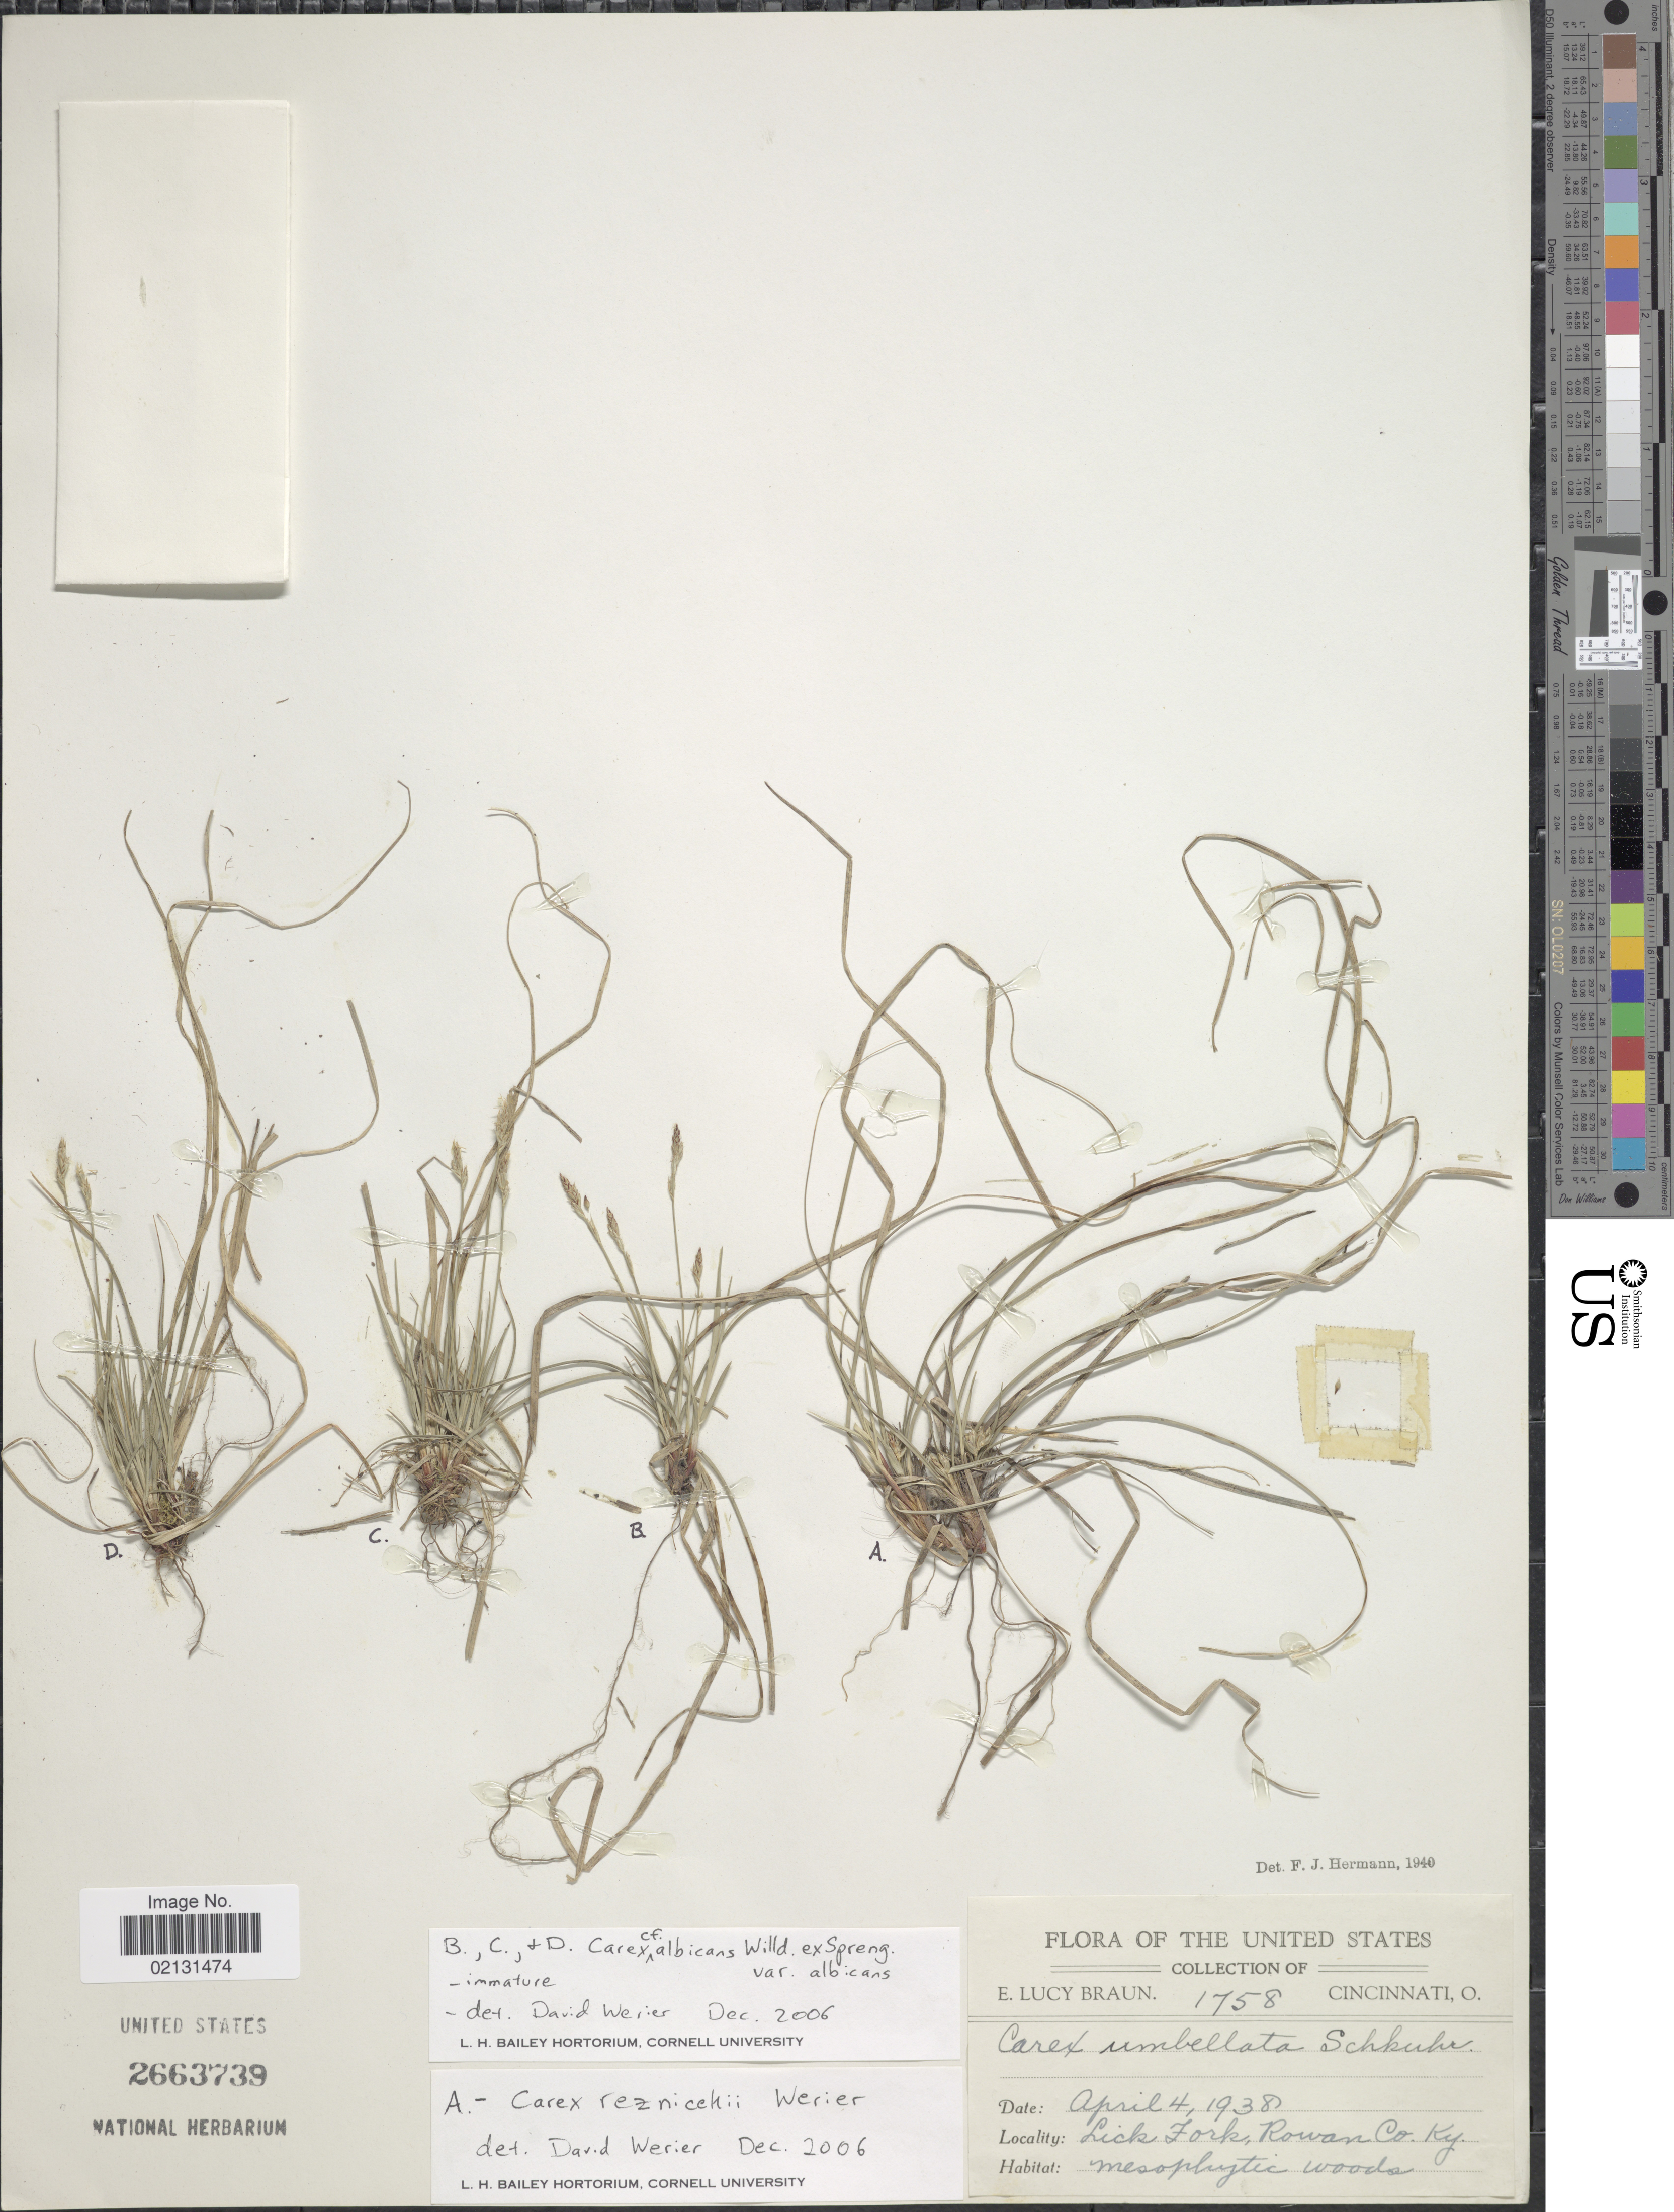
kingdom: Plantae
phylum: Tracheophyta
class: Liliopsida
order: Poales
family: Cyperaceae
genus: Carex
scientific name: Carex reznicekii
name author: Werier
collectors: E. L. Braun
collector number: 1758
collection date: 1938-04-04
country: United States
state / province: Kentucky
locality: Lick Fork, Rowan Co.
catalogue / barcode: US 2663739